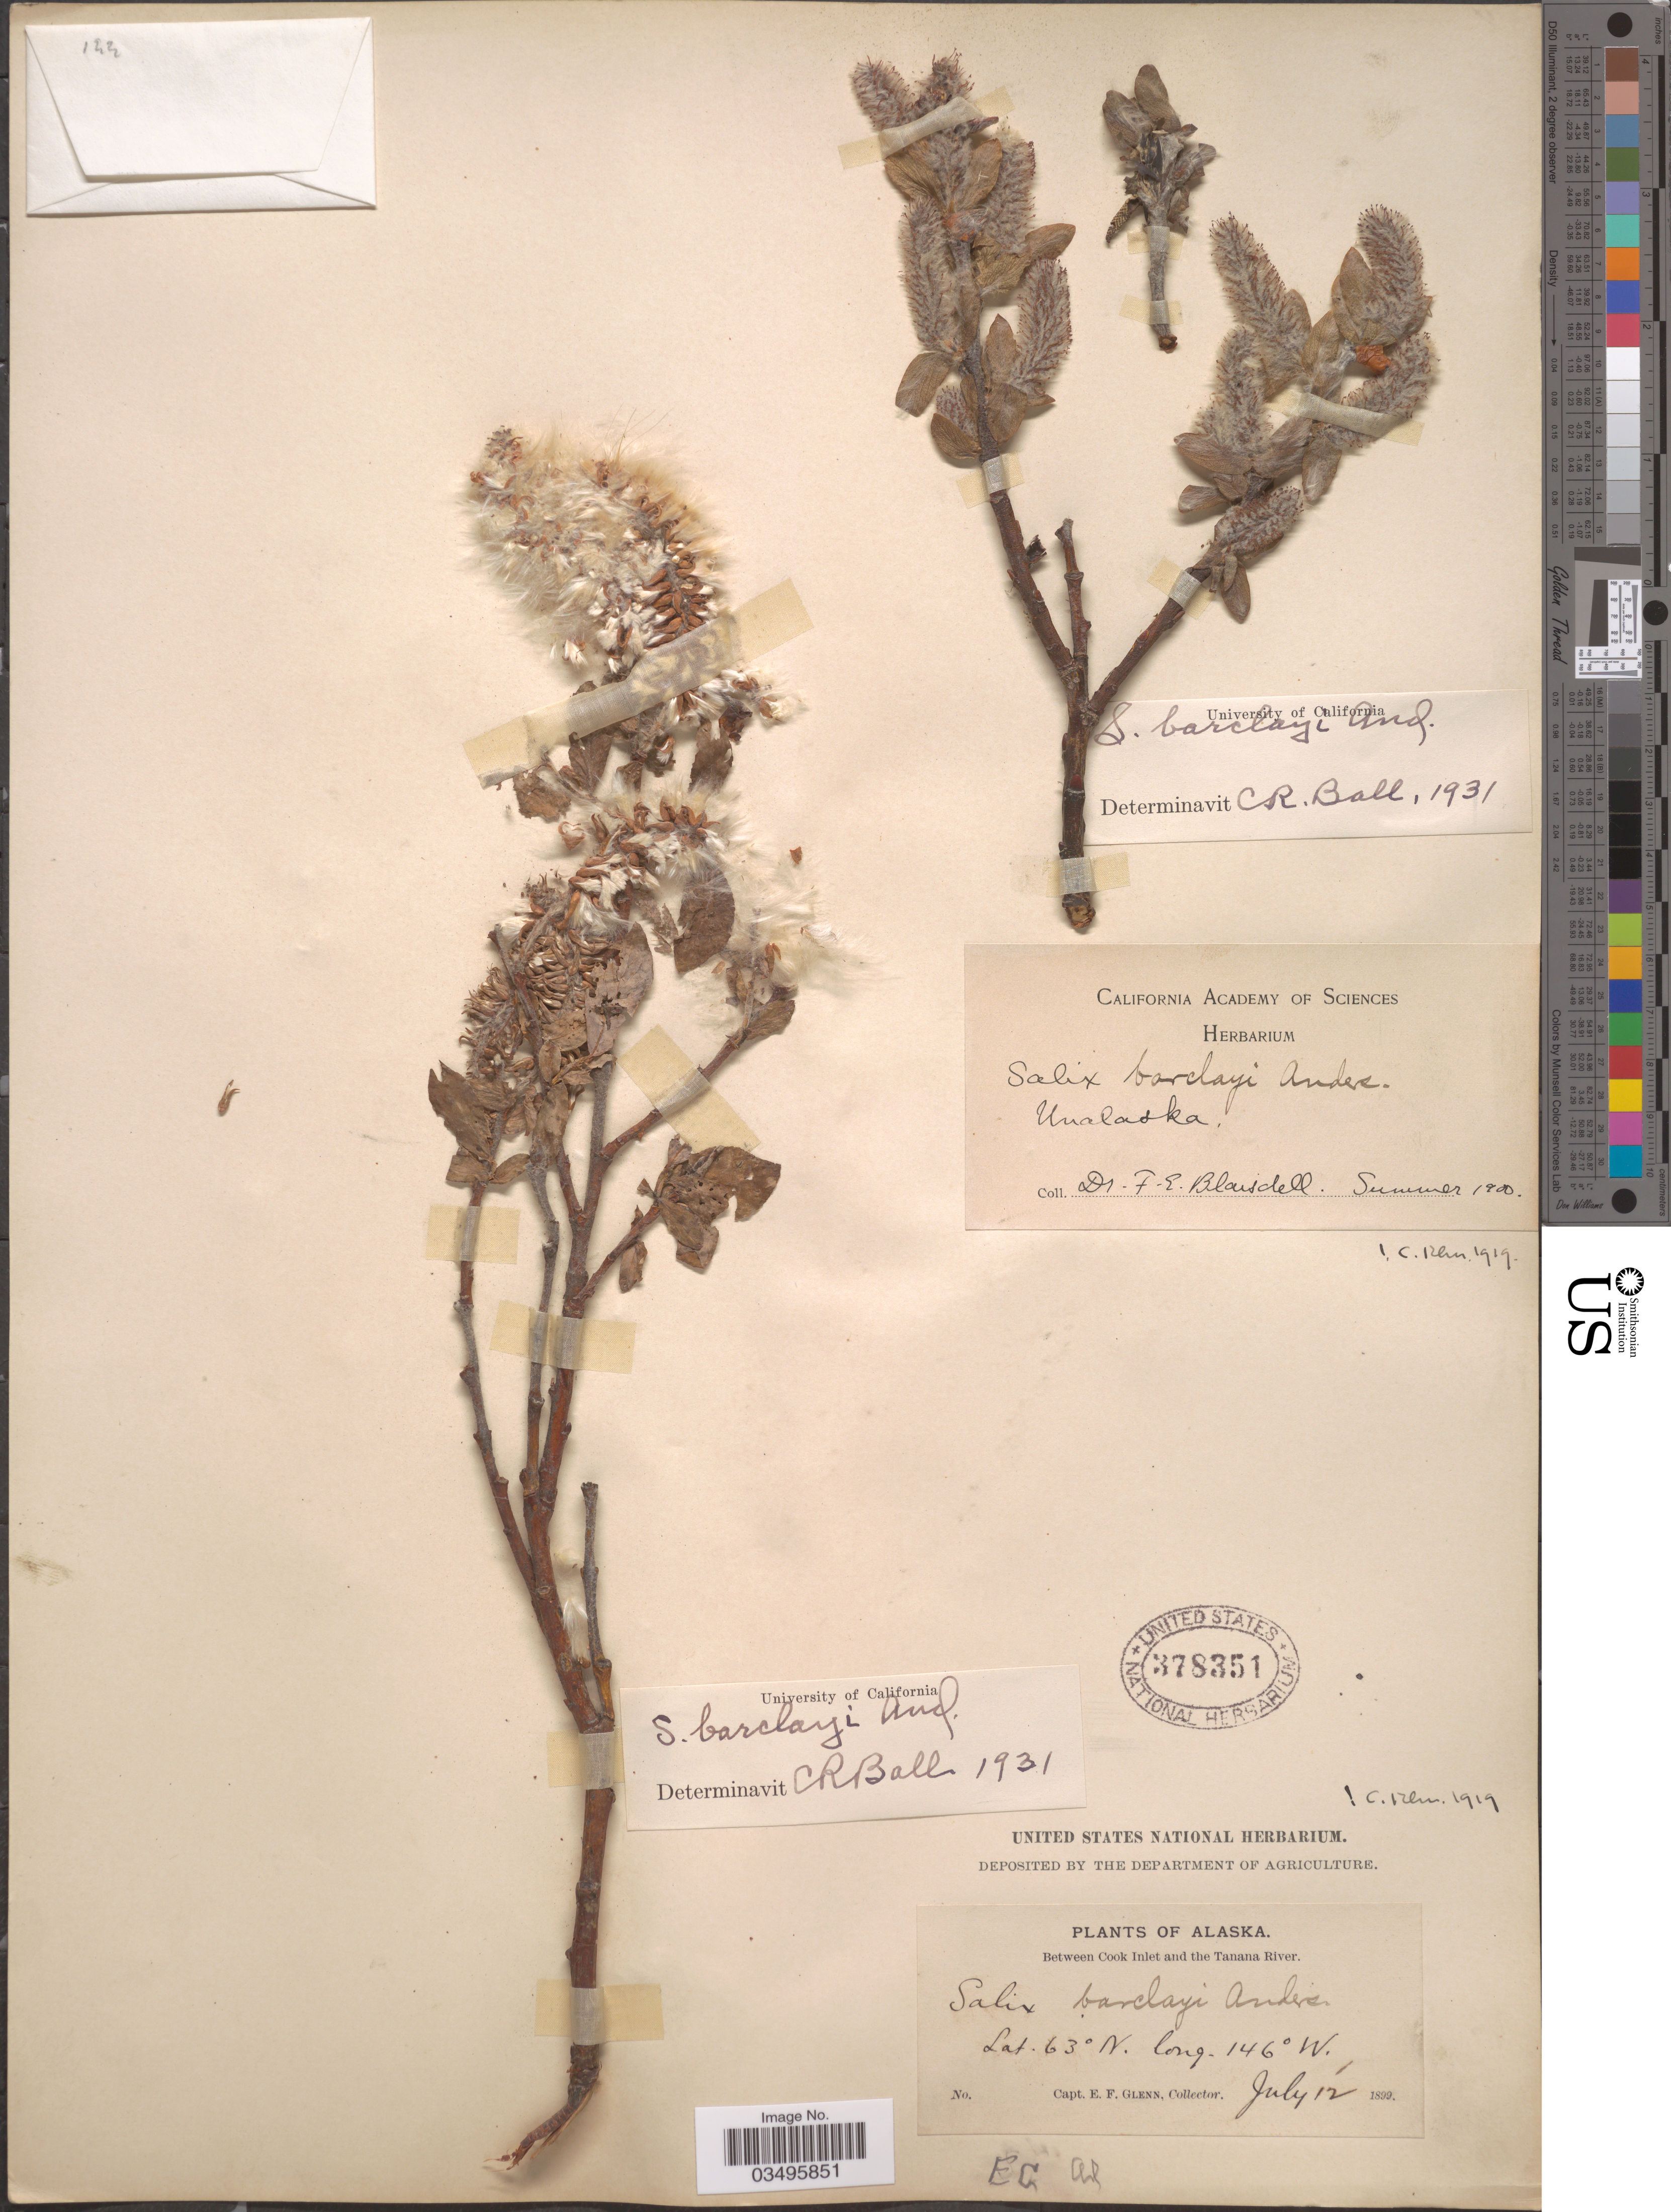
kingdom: Plantae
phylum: Tracheophyta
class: Magnoliopsida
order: Malpighiales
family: Salicaceae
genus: Salix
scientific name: Salix barclayi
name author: Andersson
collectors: E. Glenn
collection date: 1899-07-12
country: United States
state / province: Alaska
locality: Between Cook Inlet and the Tanana River.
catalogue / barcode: US 378351